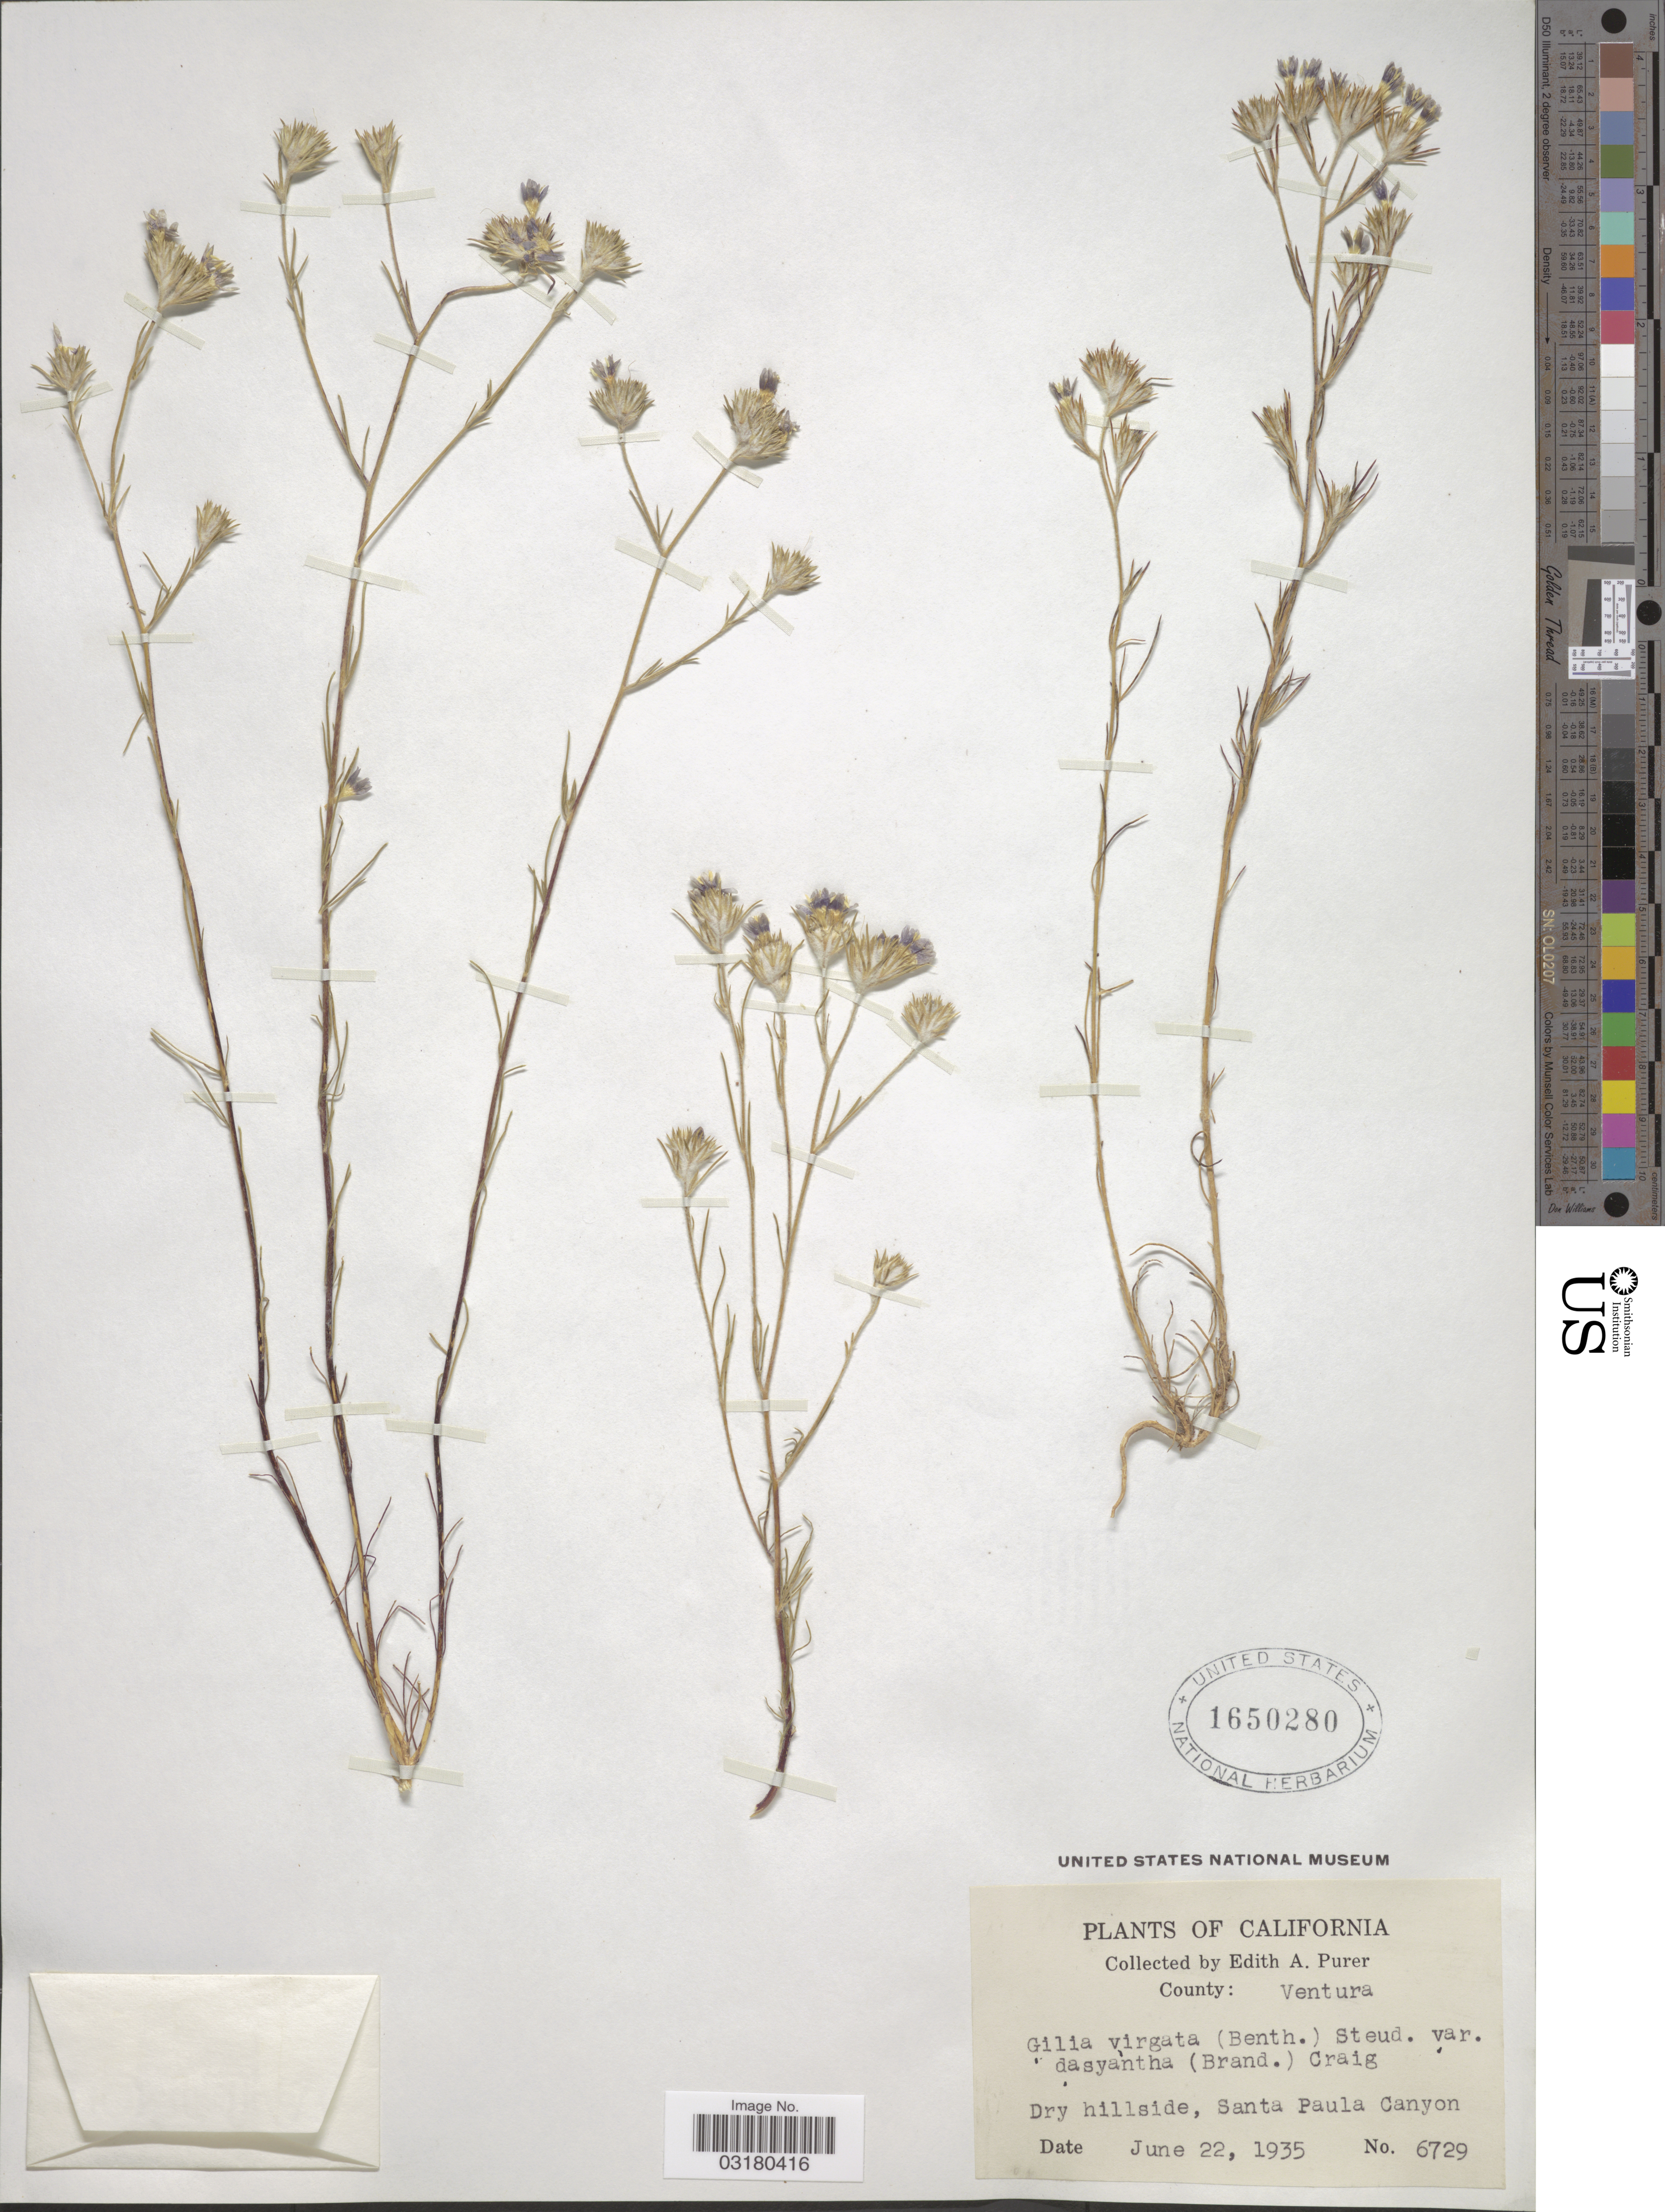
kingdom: Plantae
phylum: Tracheophyta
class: Magnoliopsida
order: Ericales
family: Polemoniaceae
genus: Eriastrum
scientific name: Eriastrum sapphirinum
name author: (Eastw.) H. Mason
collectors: E. Purer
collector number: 6729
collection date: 1935-06-22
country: United States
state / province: California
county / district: Ventura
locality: County: Ventura. Dry hillside, Santa Paula Canyon.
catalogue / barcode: US 1650280